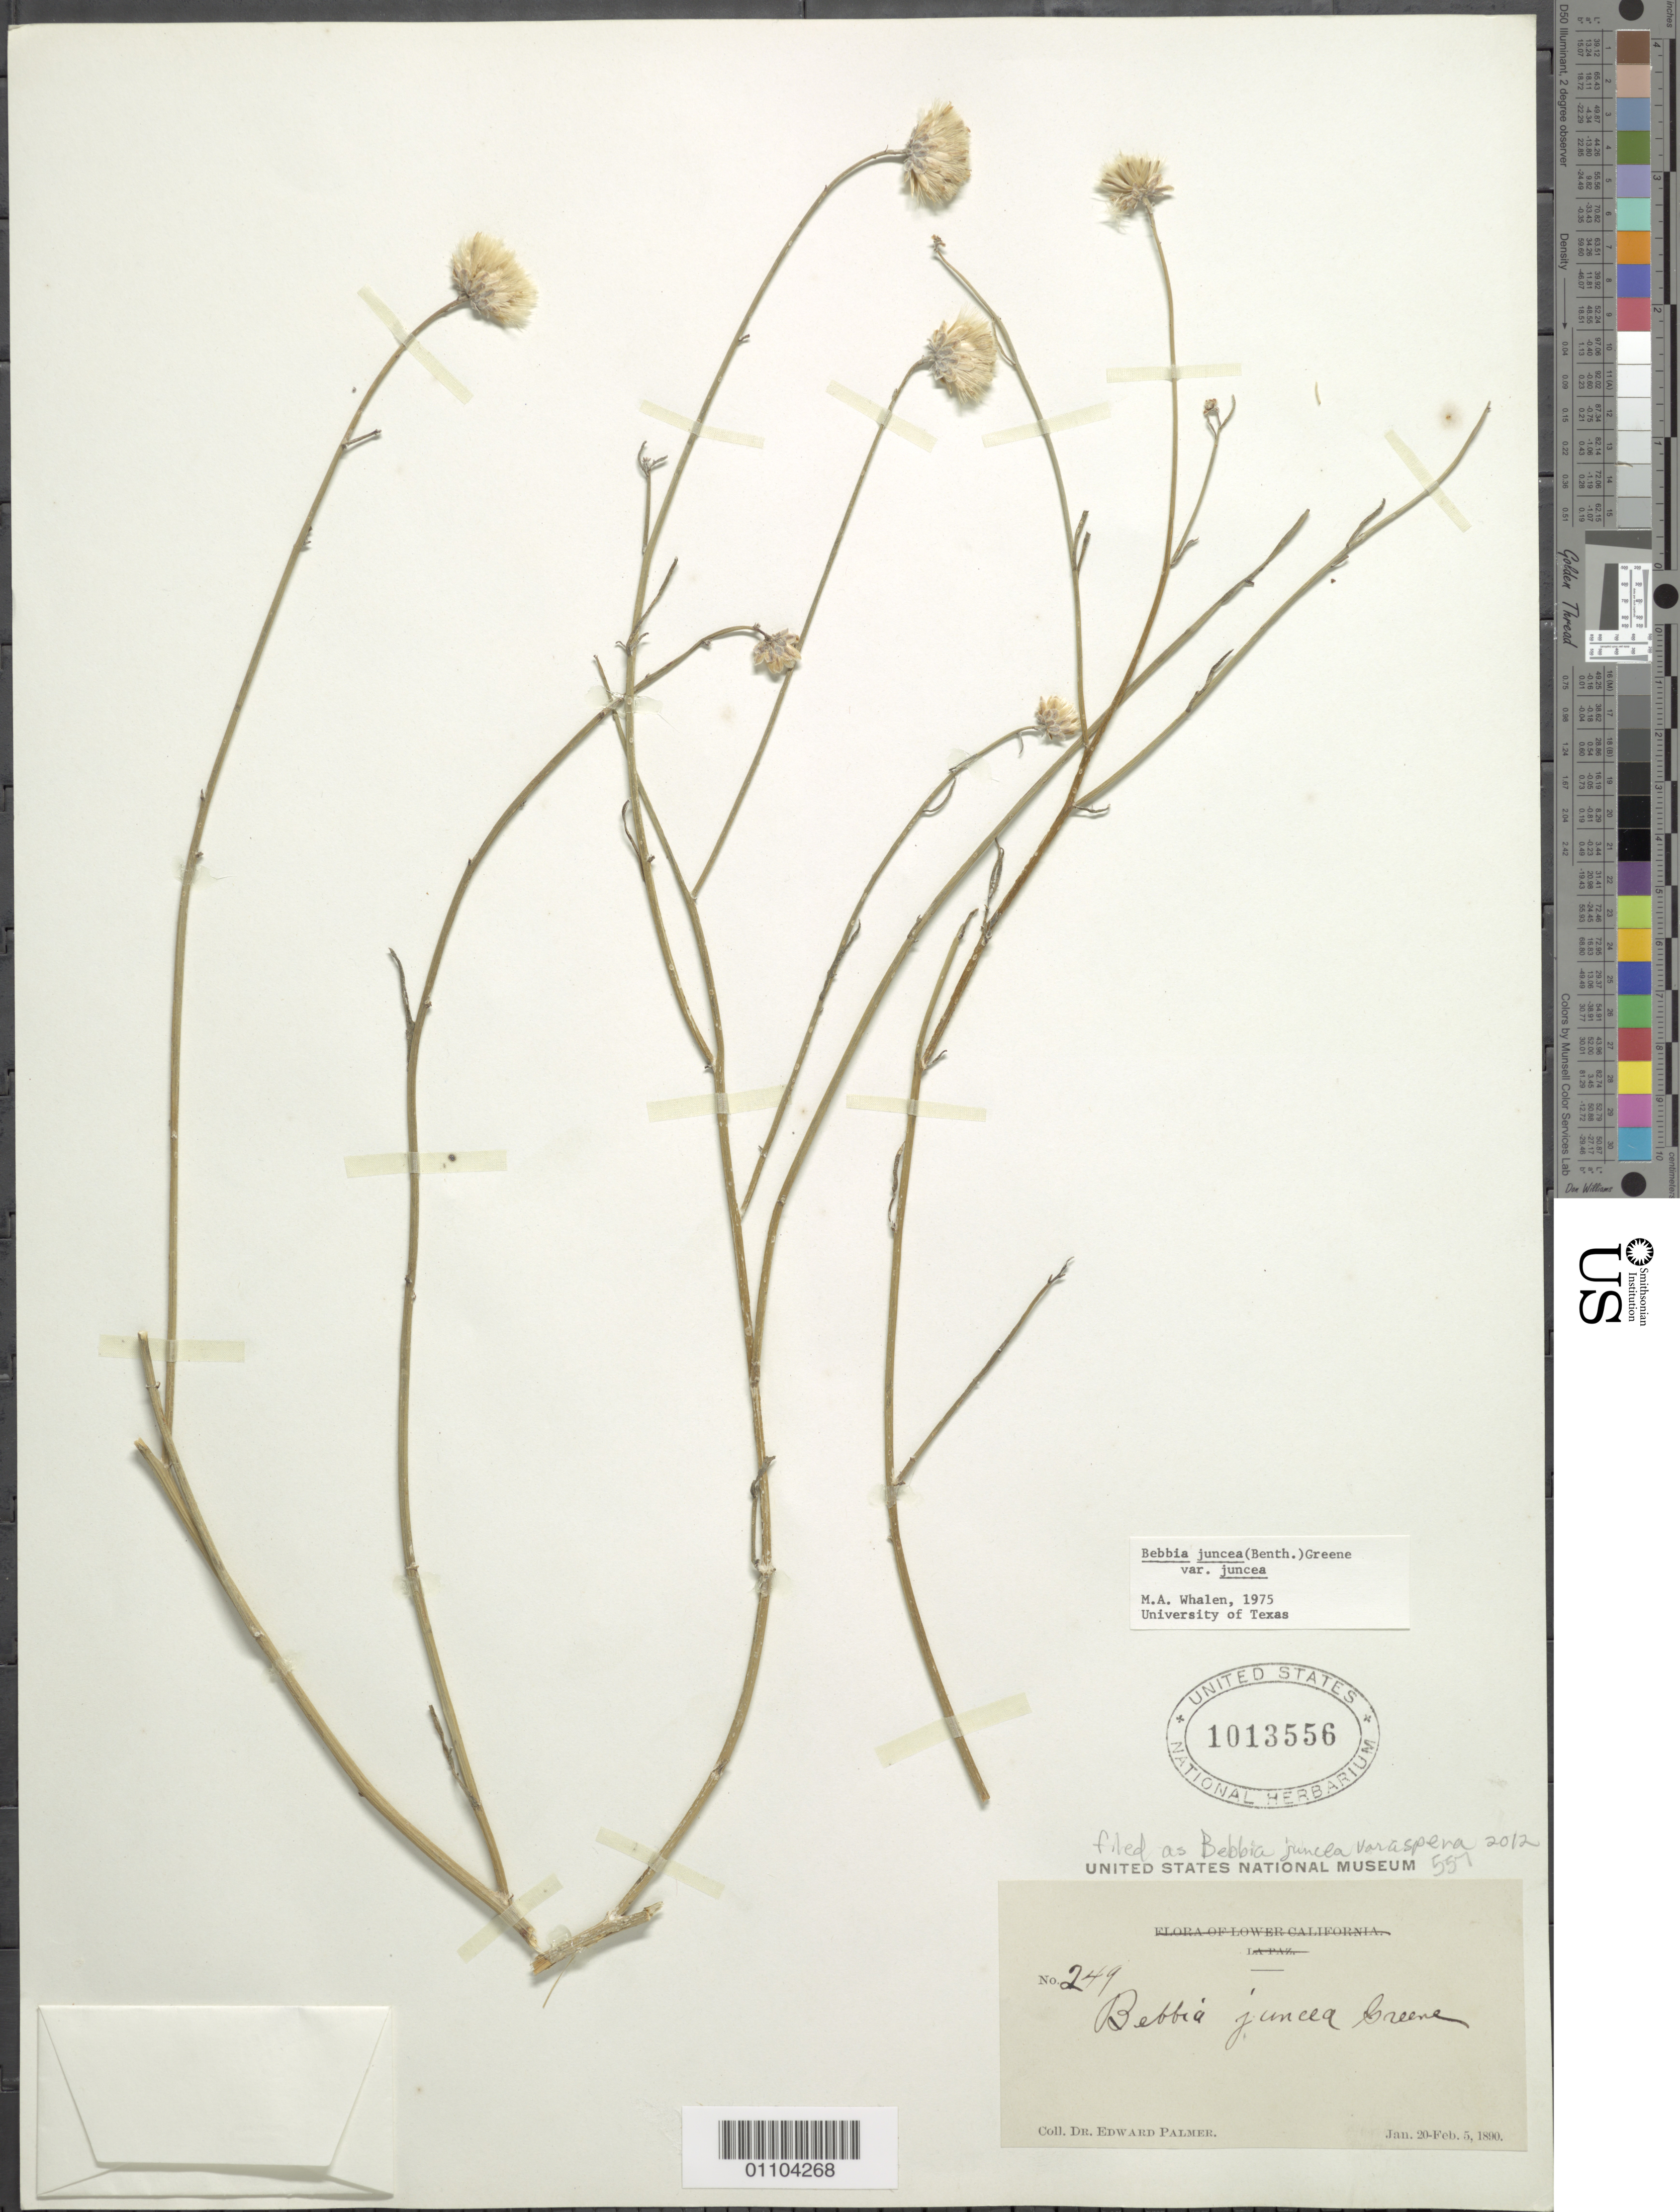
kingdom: Plantae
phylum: Tracheophyta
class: Magnoliopsida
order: Asterales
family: Asteraceae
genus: Bebbia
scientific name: Bebbia juncea var. aspera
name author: Greene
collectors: E. Palmer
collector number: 249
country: United States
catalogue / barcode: US 1013556